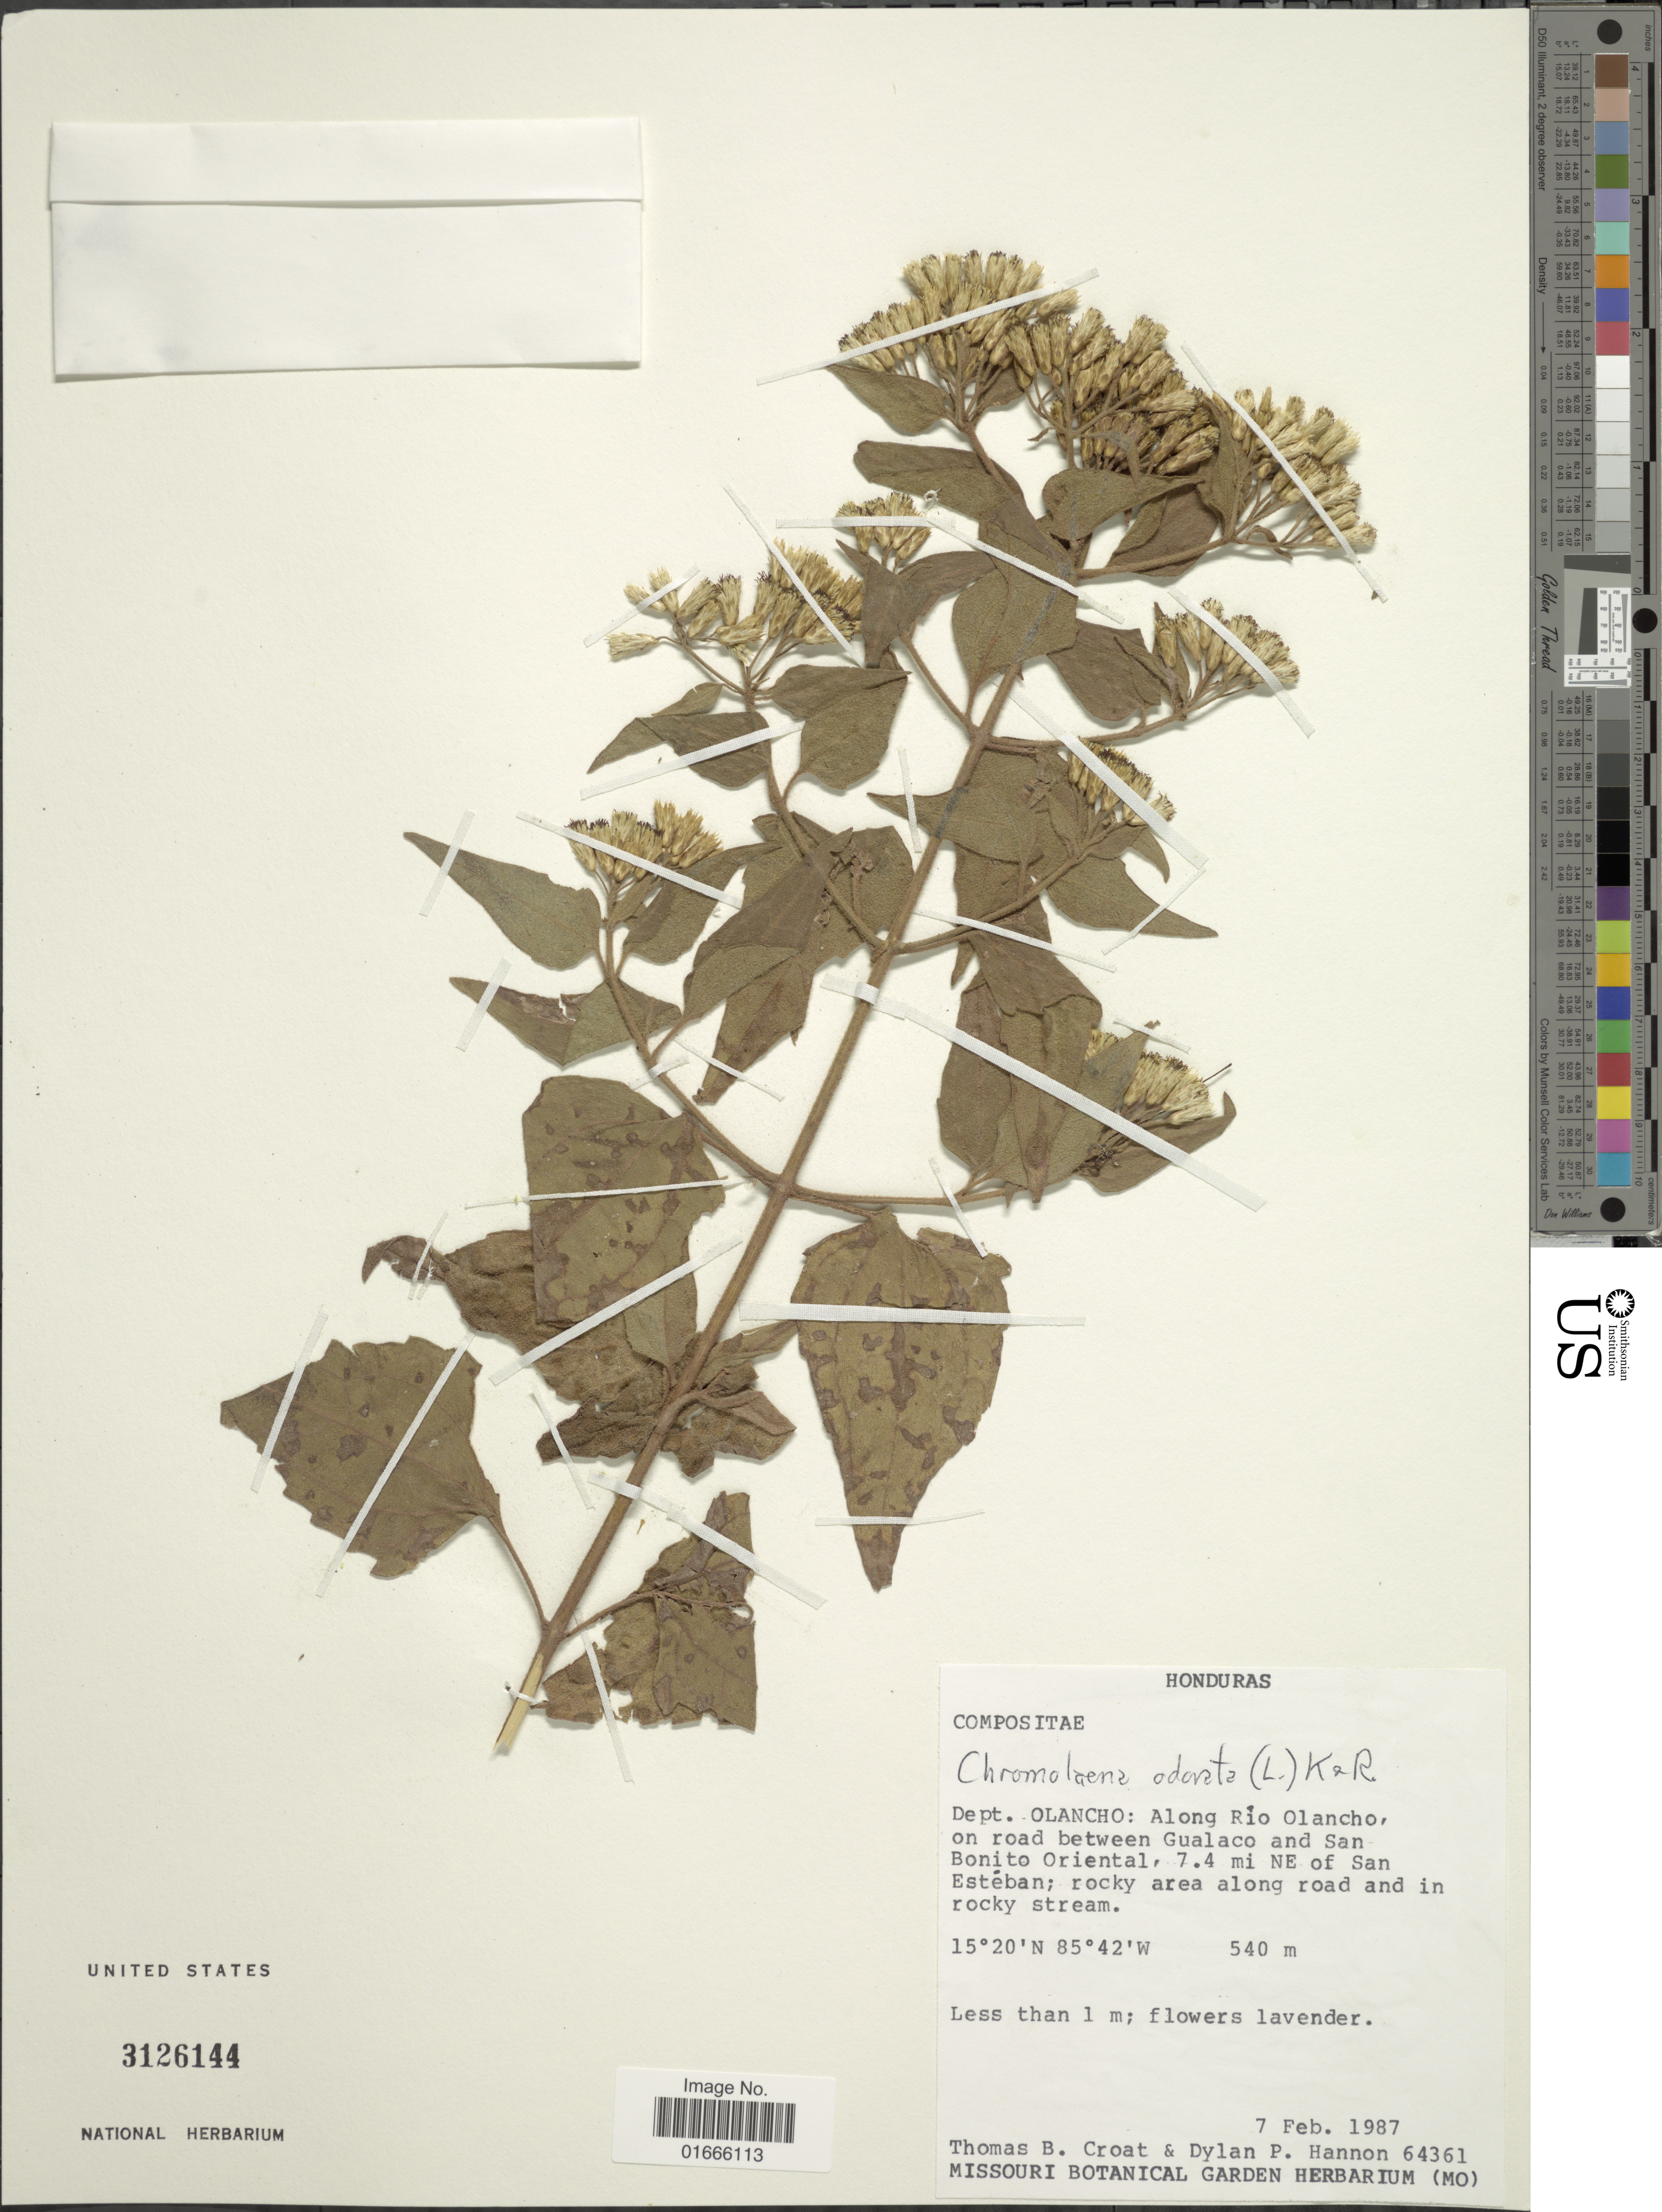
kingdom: Plantae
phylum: Tracheophyta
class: Magnoliopsida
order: Asterales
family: Asteraceae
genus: Chromolaena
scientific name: Chromolaena odorata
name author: (L.) R.M. King & H. Rob.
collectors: T. B. Croat & D. Hannon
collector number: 64361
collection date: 1987-02-07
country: Honduras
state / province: Olancho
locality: Dept. Olancho: along Rio Olancho, on road between Gualaco and San Bonito Oriental, 7.4 mi NE of San Esteban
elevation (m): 540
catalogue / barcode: US 3126144